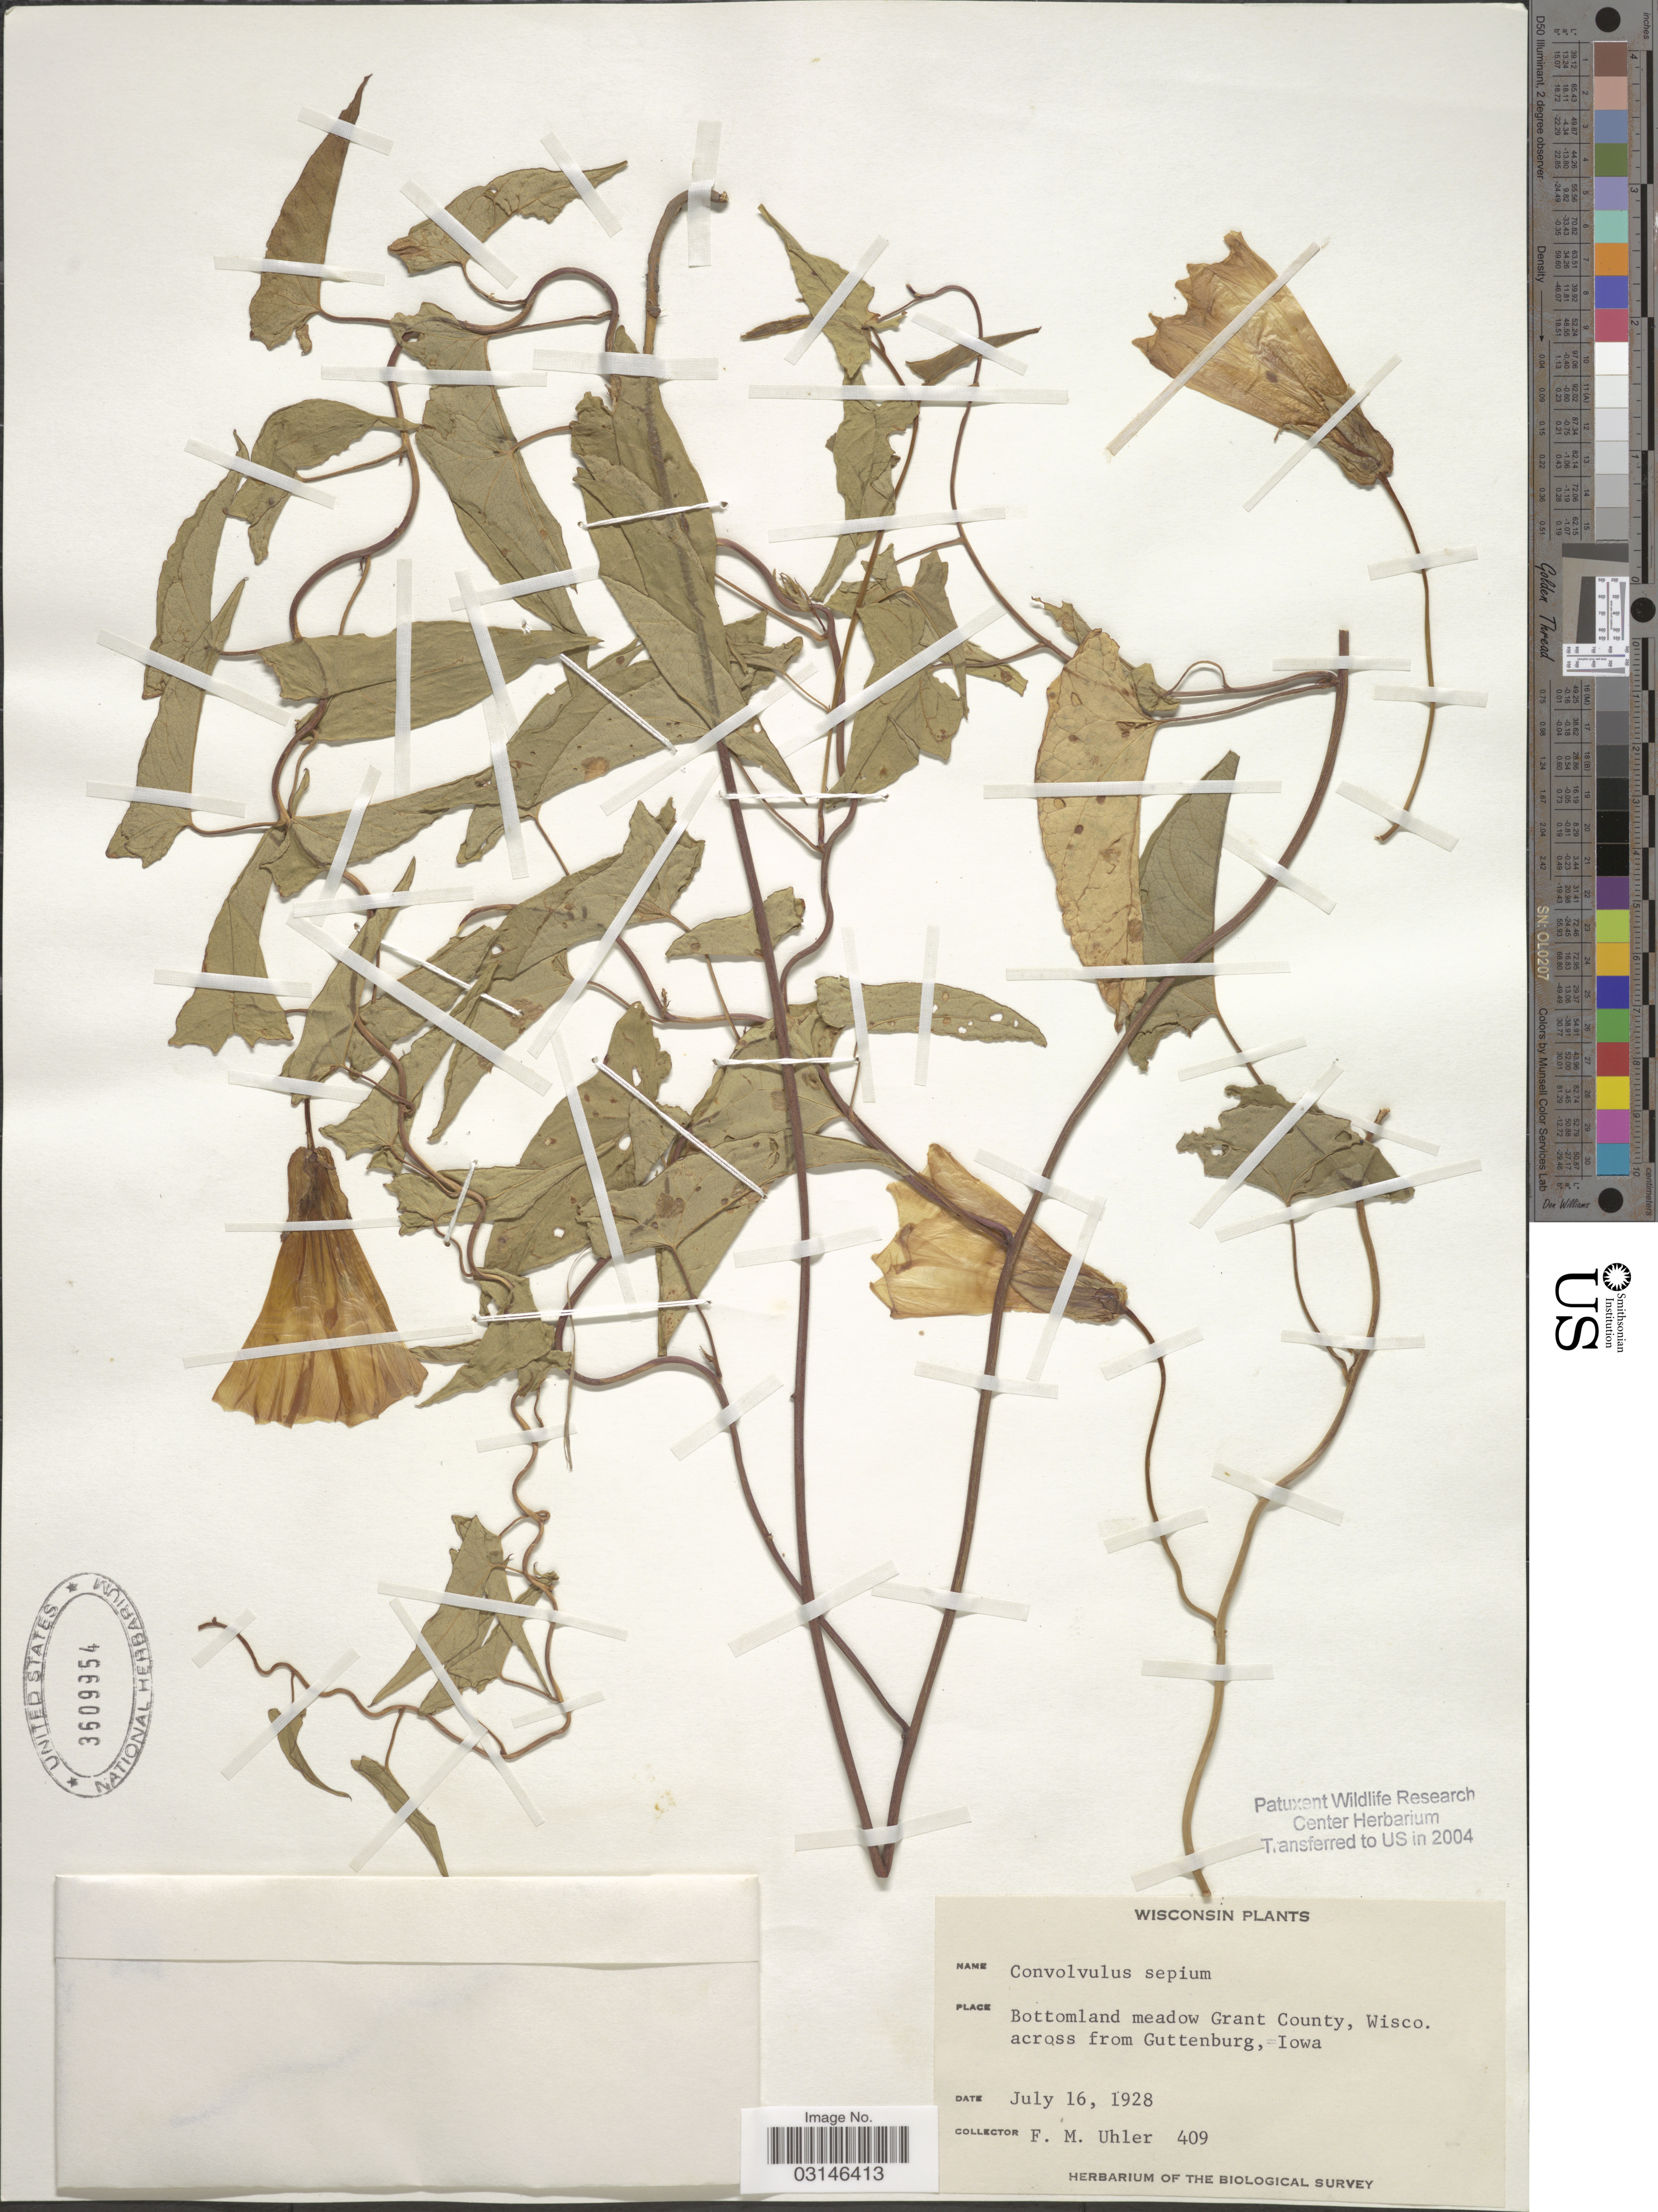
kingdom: Plantae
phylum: Tracheophyta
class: Magnoliopsida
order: Solanales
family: Convolvulaceae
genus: Calystegia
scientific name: Calystegia sepium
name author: (L.) R. Br.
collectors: F. M. Uhler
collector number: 409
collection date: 1928-07-16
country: United States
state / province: Wisconsin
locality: Bottomland meadow Grant County, Wisco., across from Guttenburg, Iowa.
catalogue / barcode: US 3609954